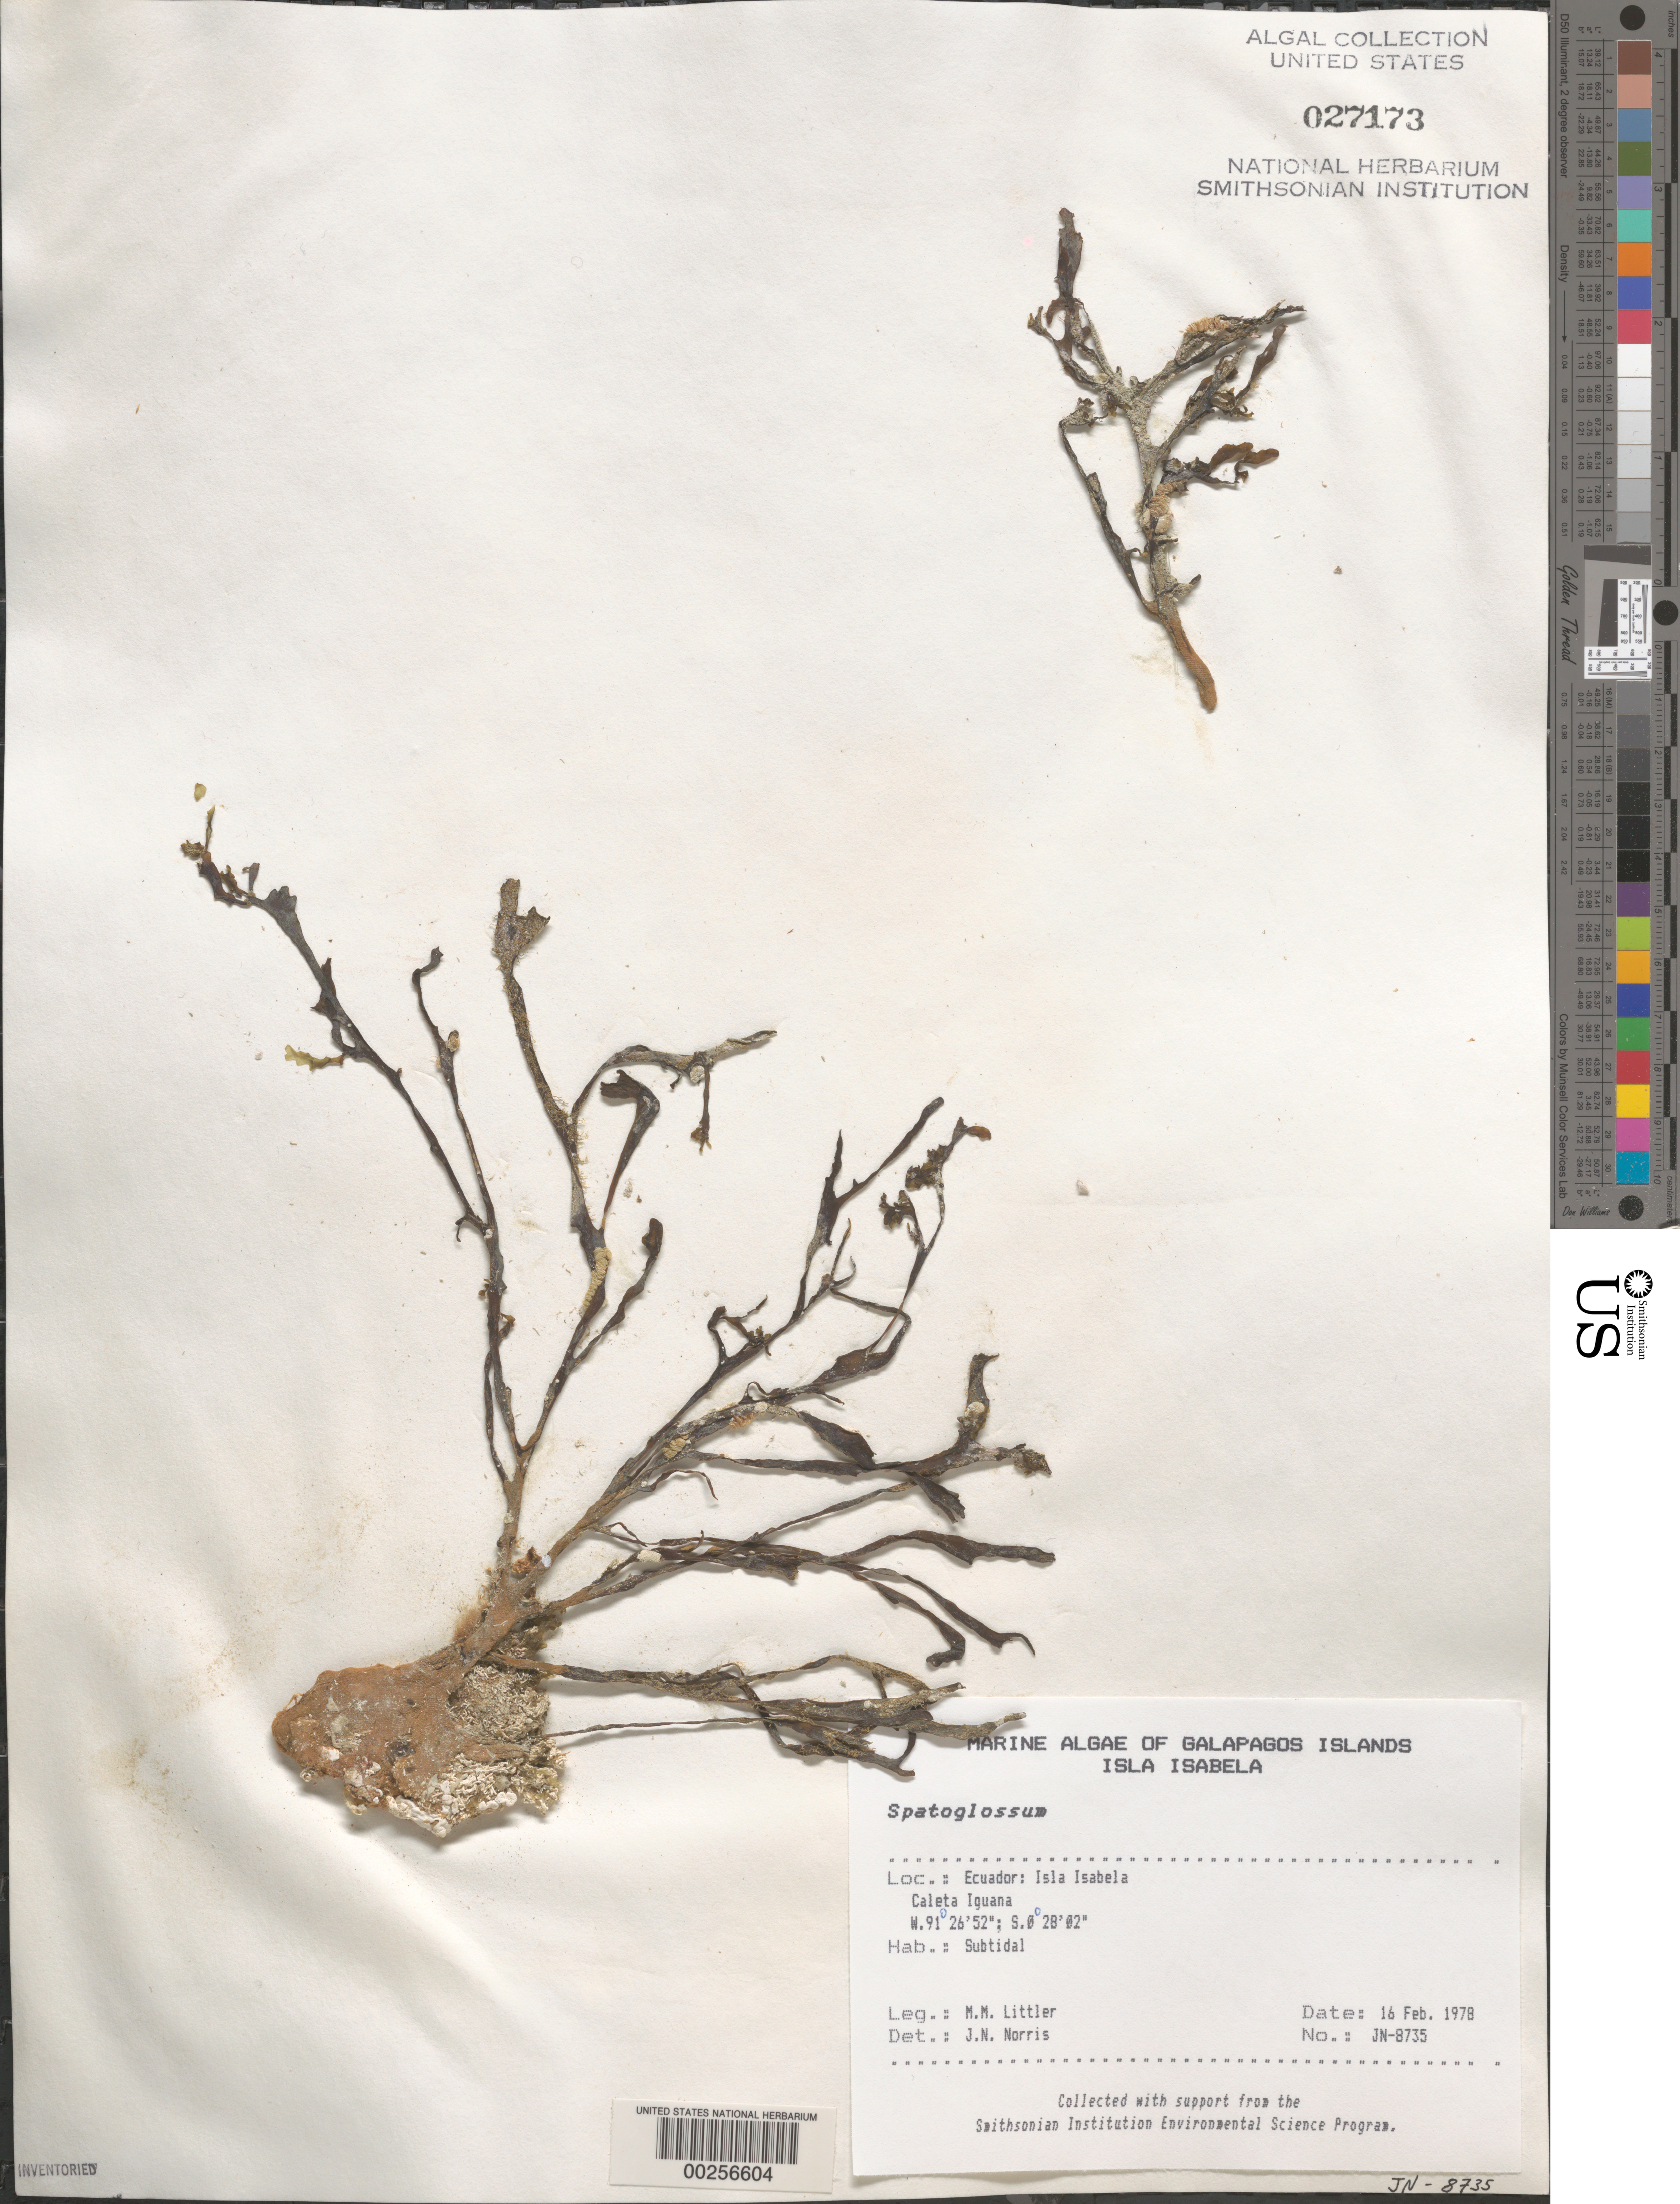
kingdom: Chromista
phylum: Ochrophyta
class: Phaeophyceae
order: Dictyotales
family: Dictyotaceae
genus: Spatoglossum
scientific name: Spatoglossum sp.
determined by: Norris, James N.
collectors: M. M. Littler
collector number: Jn-8735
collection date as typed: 16 Feb 1978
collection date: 1978-02-16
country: Ecuador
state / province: Colón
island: Isabela [Albemarle]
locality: Caleta Iguana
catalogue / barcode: US 27173